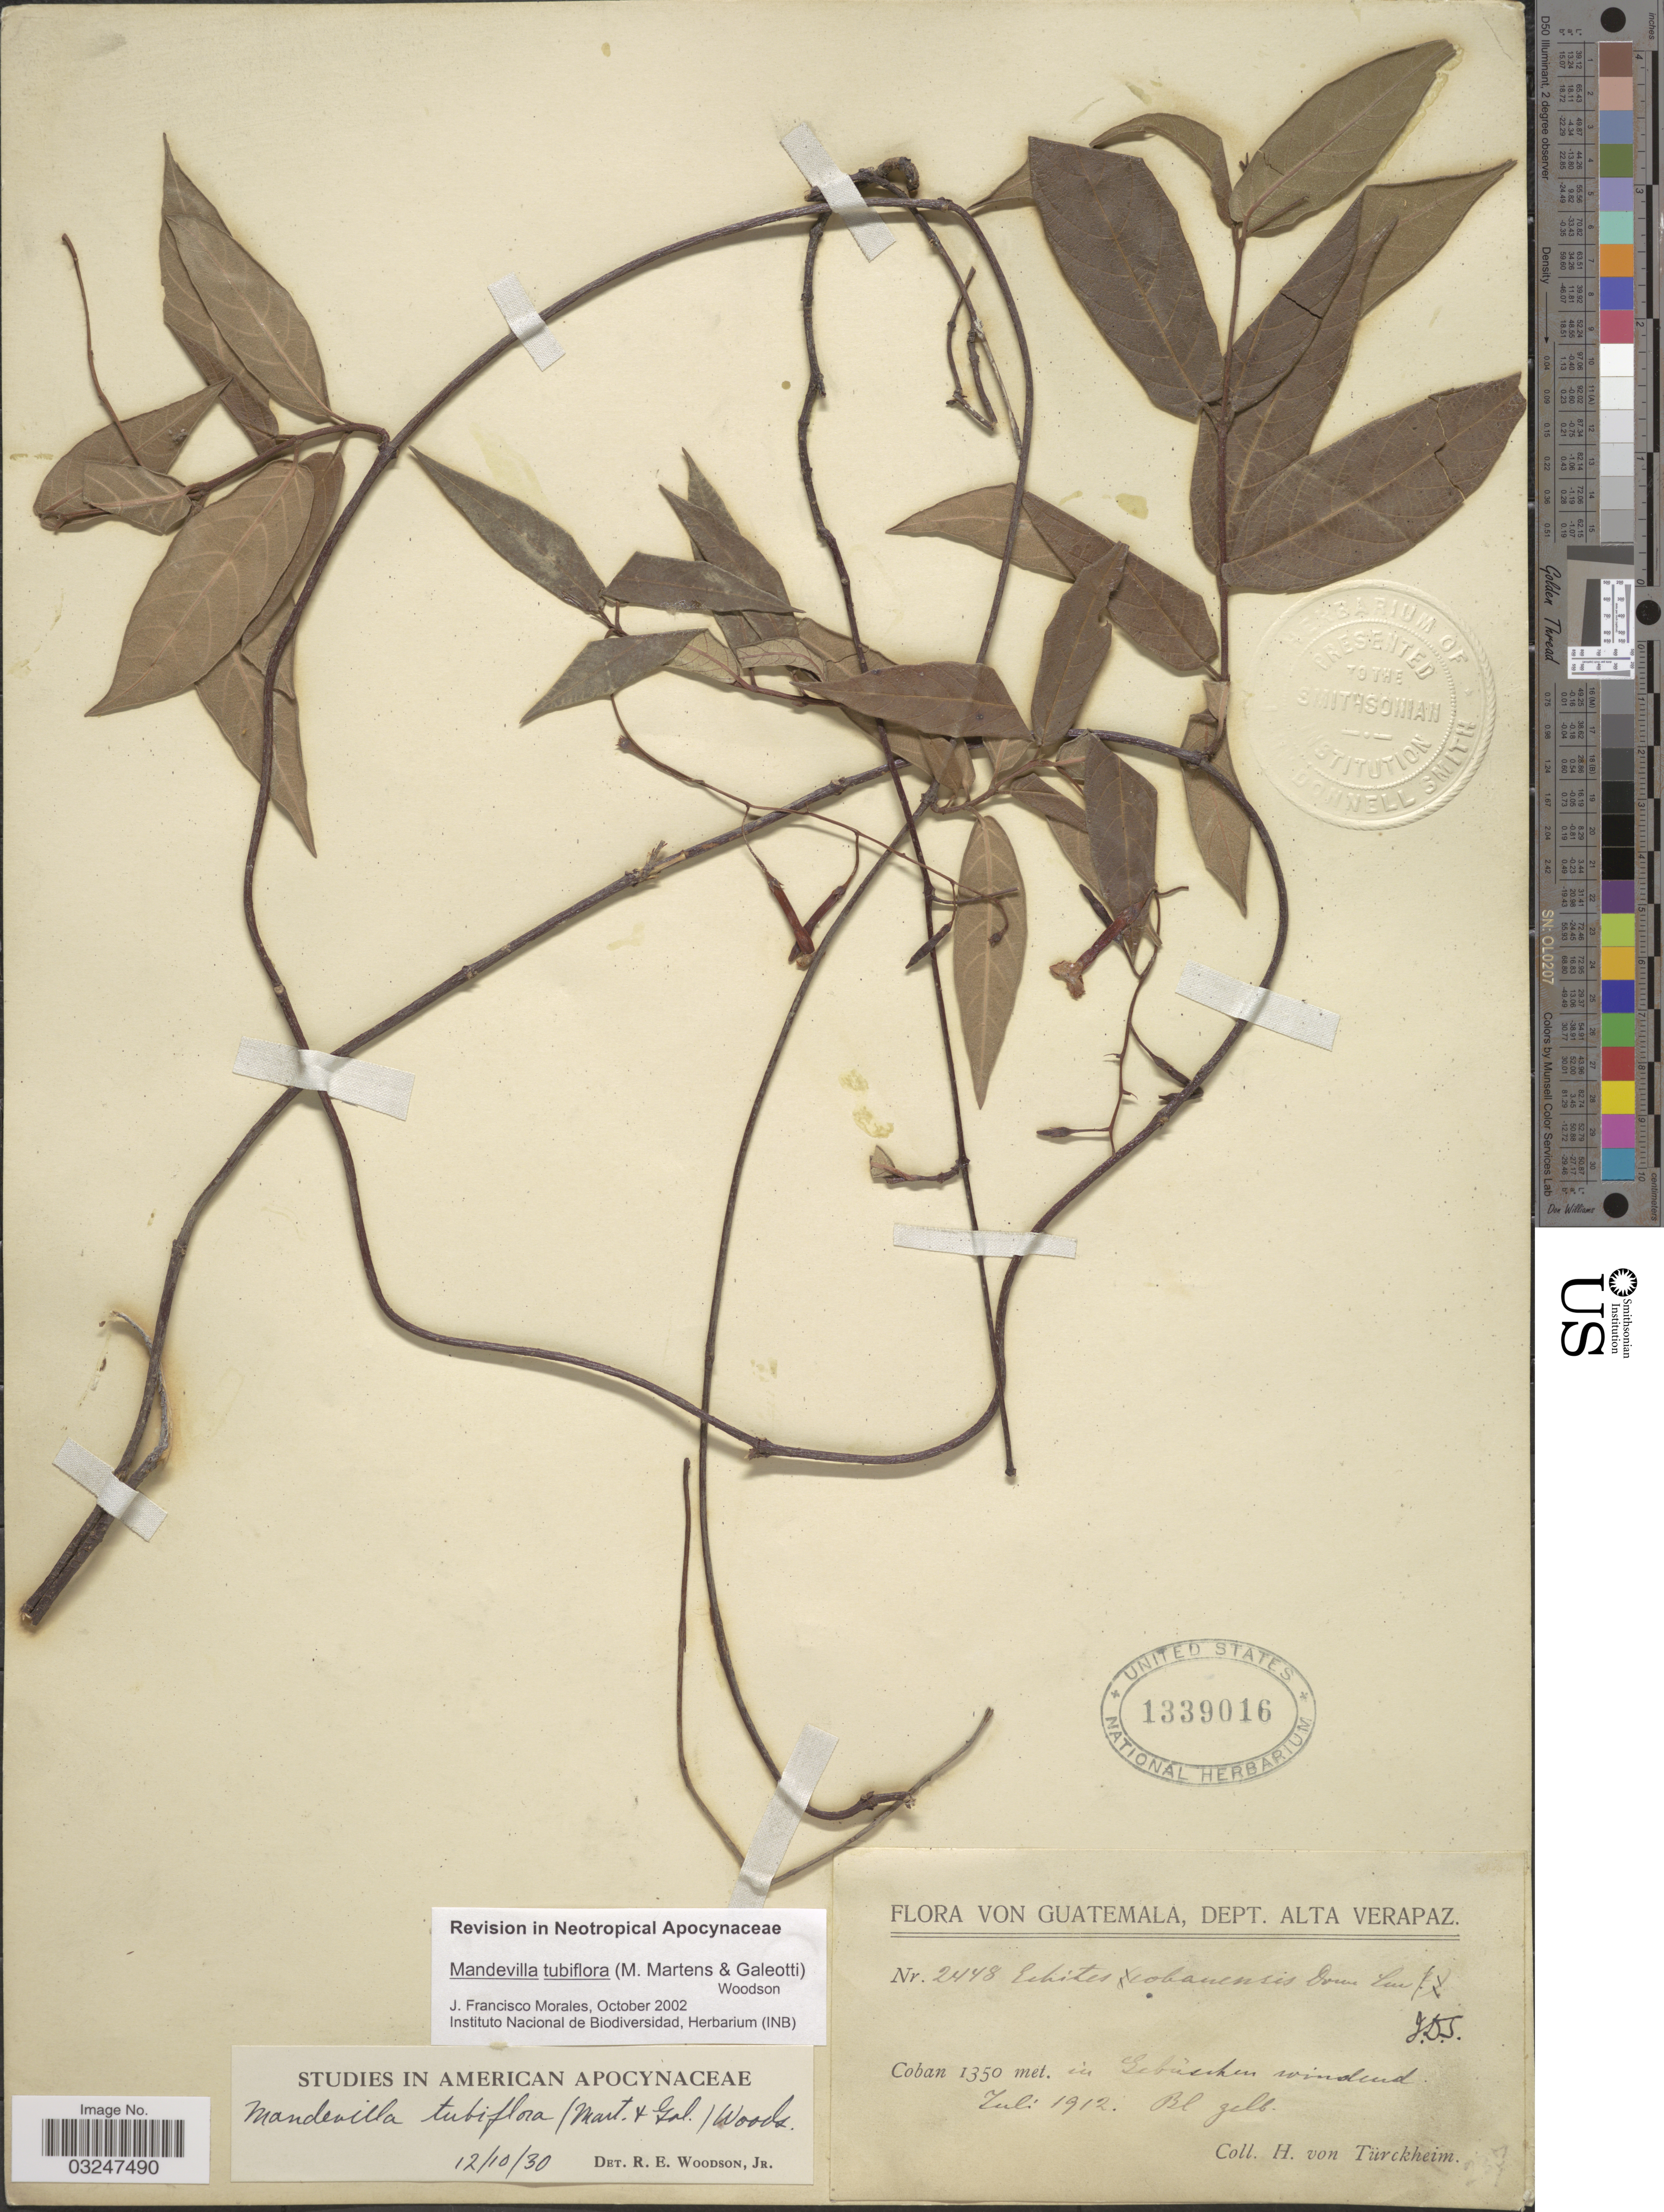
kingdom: Plantae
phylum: Tracheophyta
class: Magnoliopsida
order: Gentianales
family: Apocynaceae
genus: Mandevilla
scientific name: Mandevilla tubiflora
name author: (M. Martens & Galeotti) Woodson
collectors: H. von Türckheim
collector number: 2448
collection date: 1912-07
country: Guatemala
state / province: Alta Verapaz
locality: Dept. Alta Verapaz, Coban.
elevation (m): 1350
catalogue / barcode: US 1339016